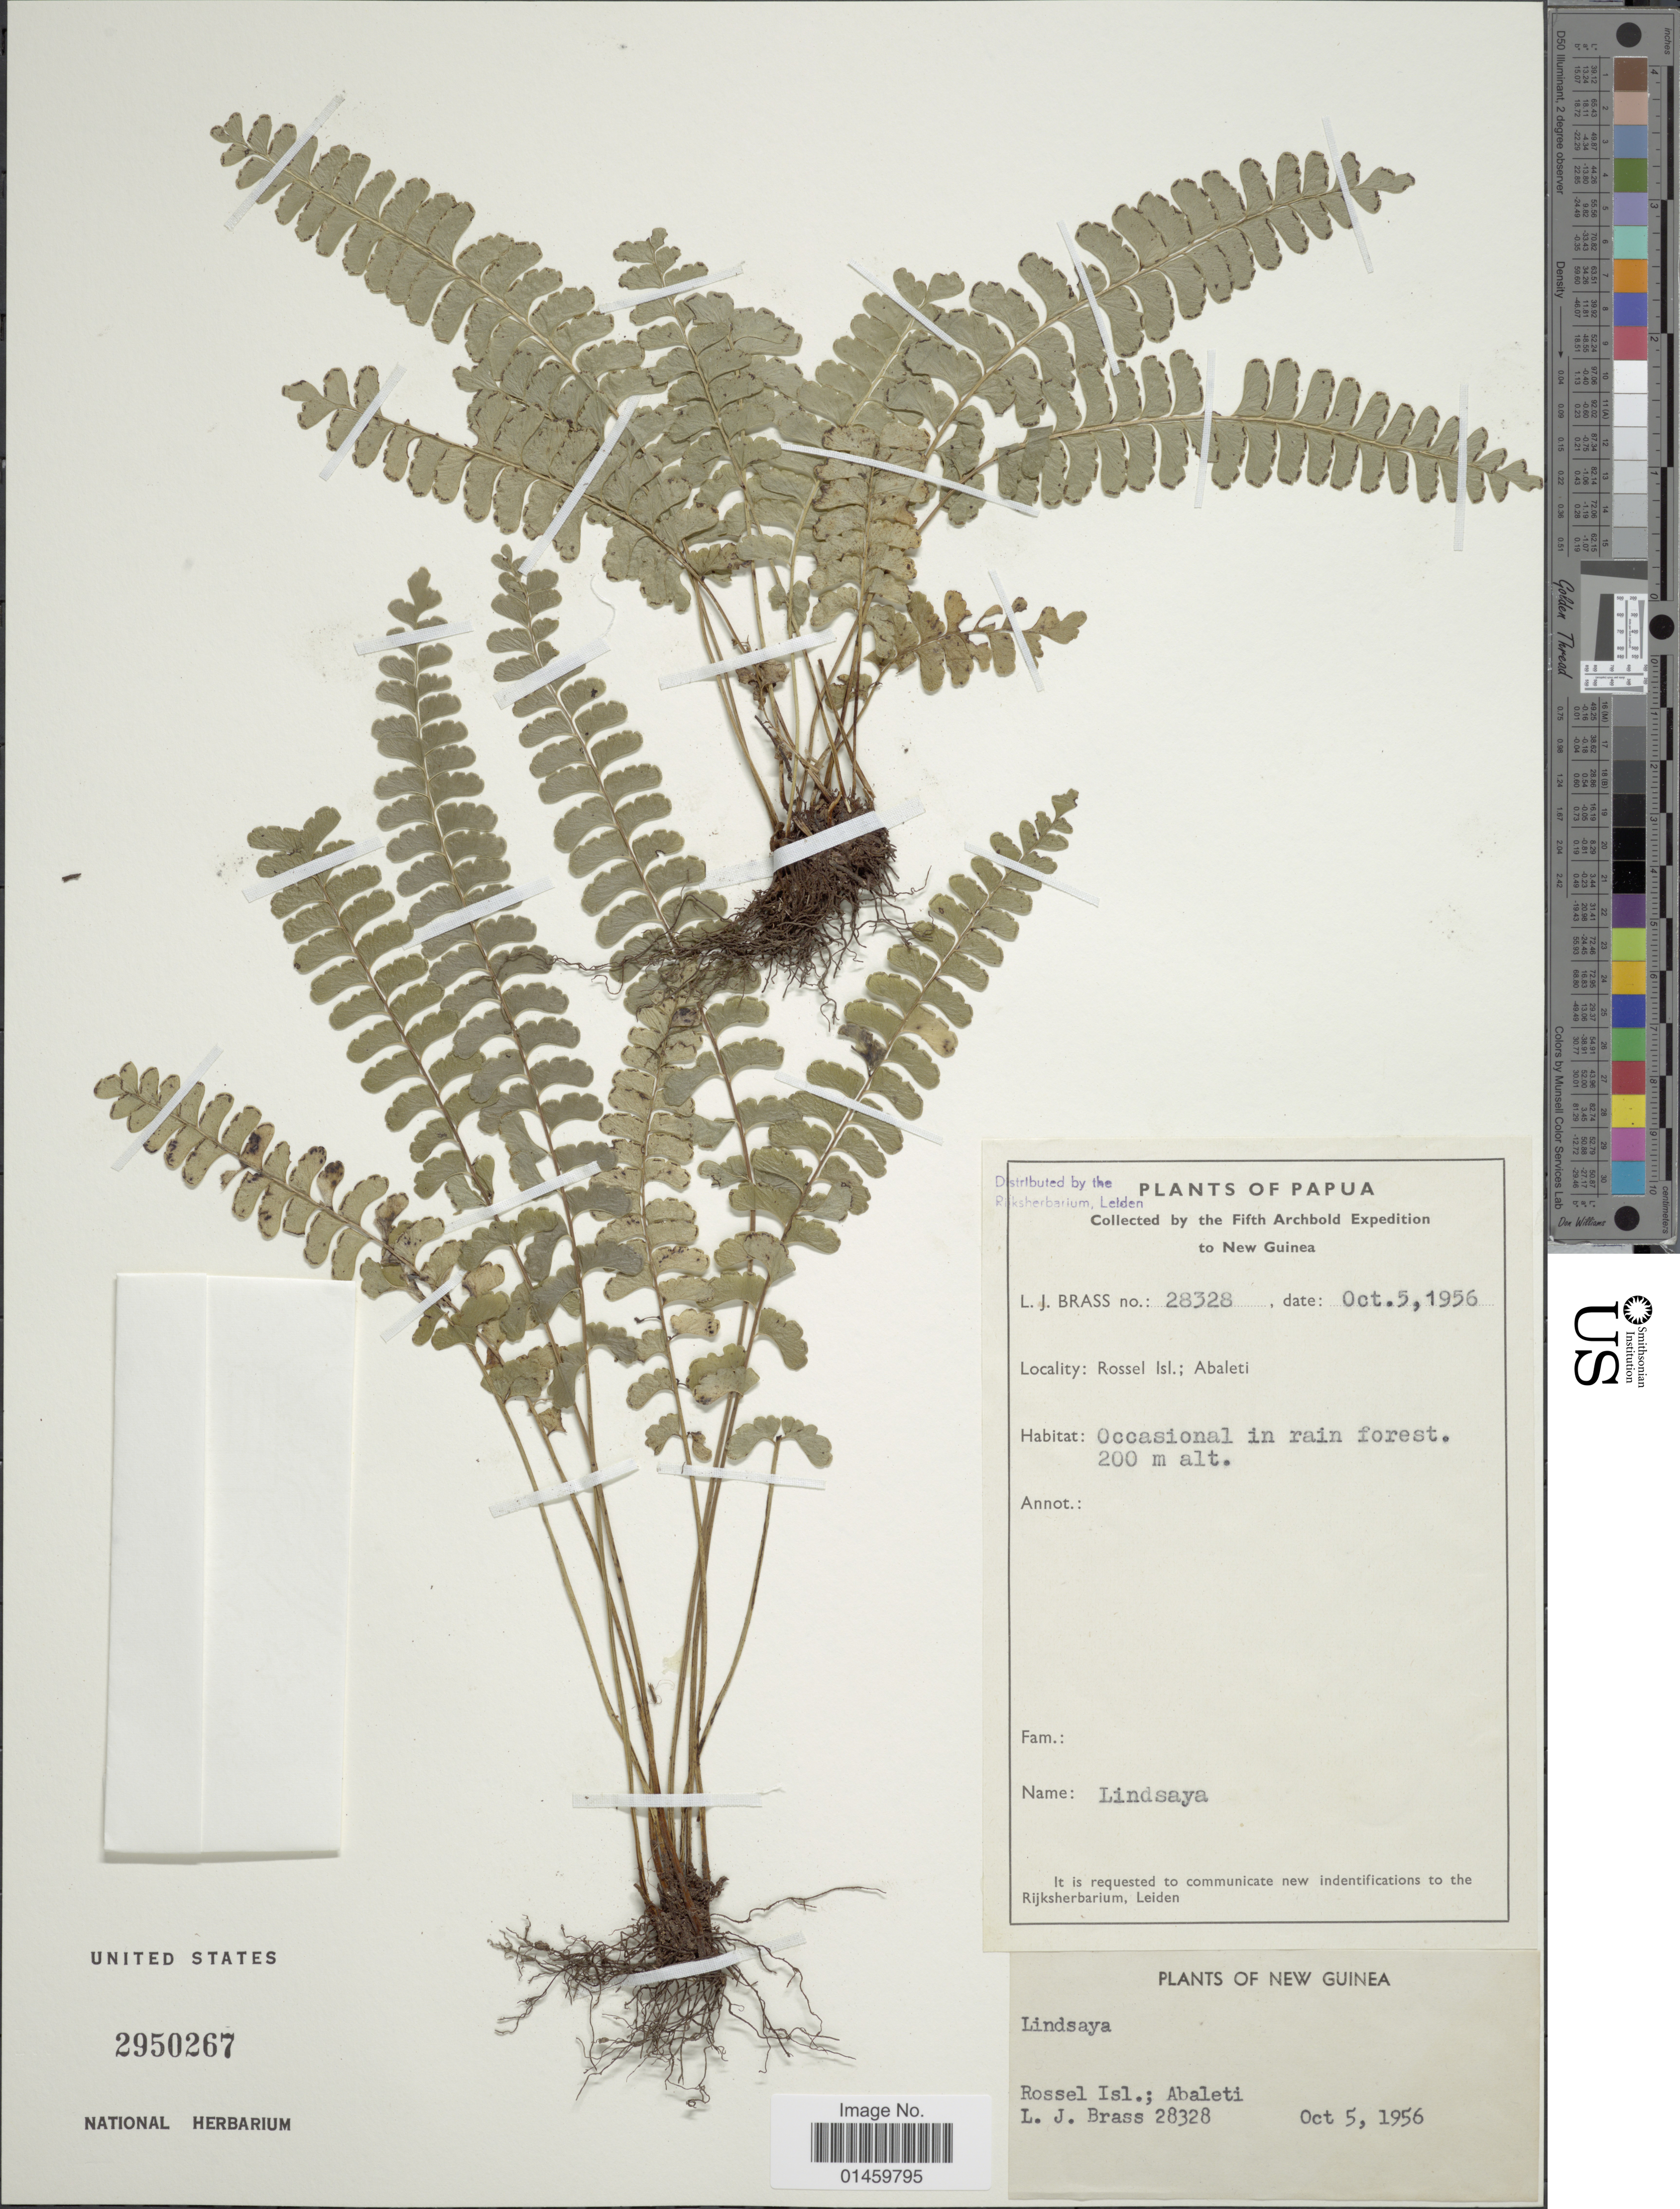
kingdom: Plantae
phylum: Tracheophyta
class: Polypodiopsida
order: Polypodiales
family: Lindsaeaceae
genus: Lindsaea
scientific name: Lindsaea sp.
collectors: L. J. Brass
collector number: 28328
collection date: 1956-10-05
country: Papua New Guinea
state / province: Milne Bay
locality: Papua. New Guinea. Rossel Isl.; Abaleti.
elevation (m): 200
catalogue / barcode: US 2950267